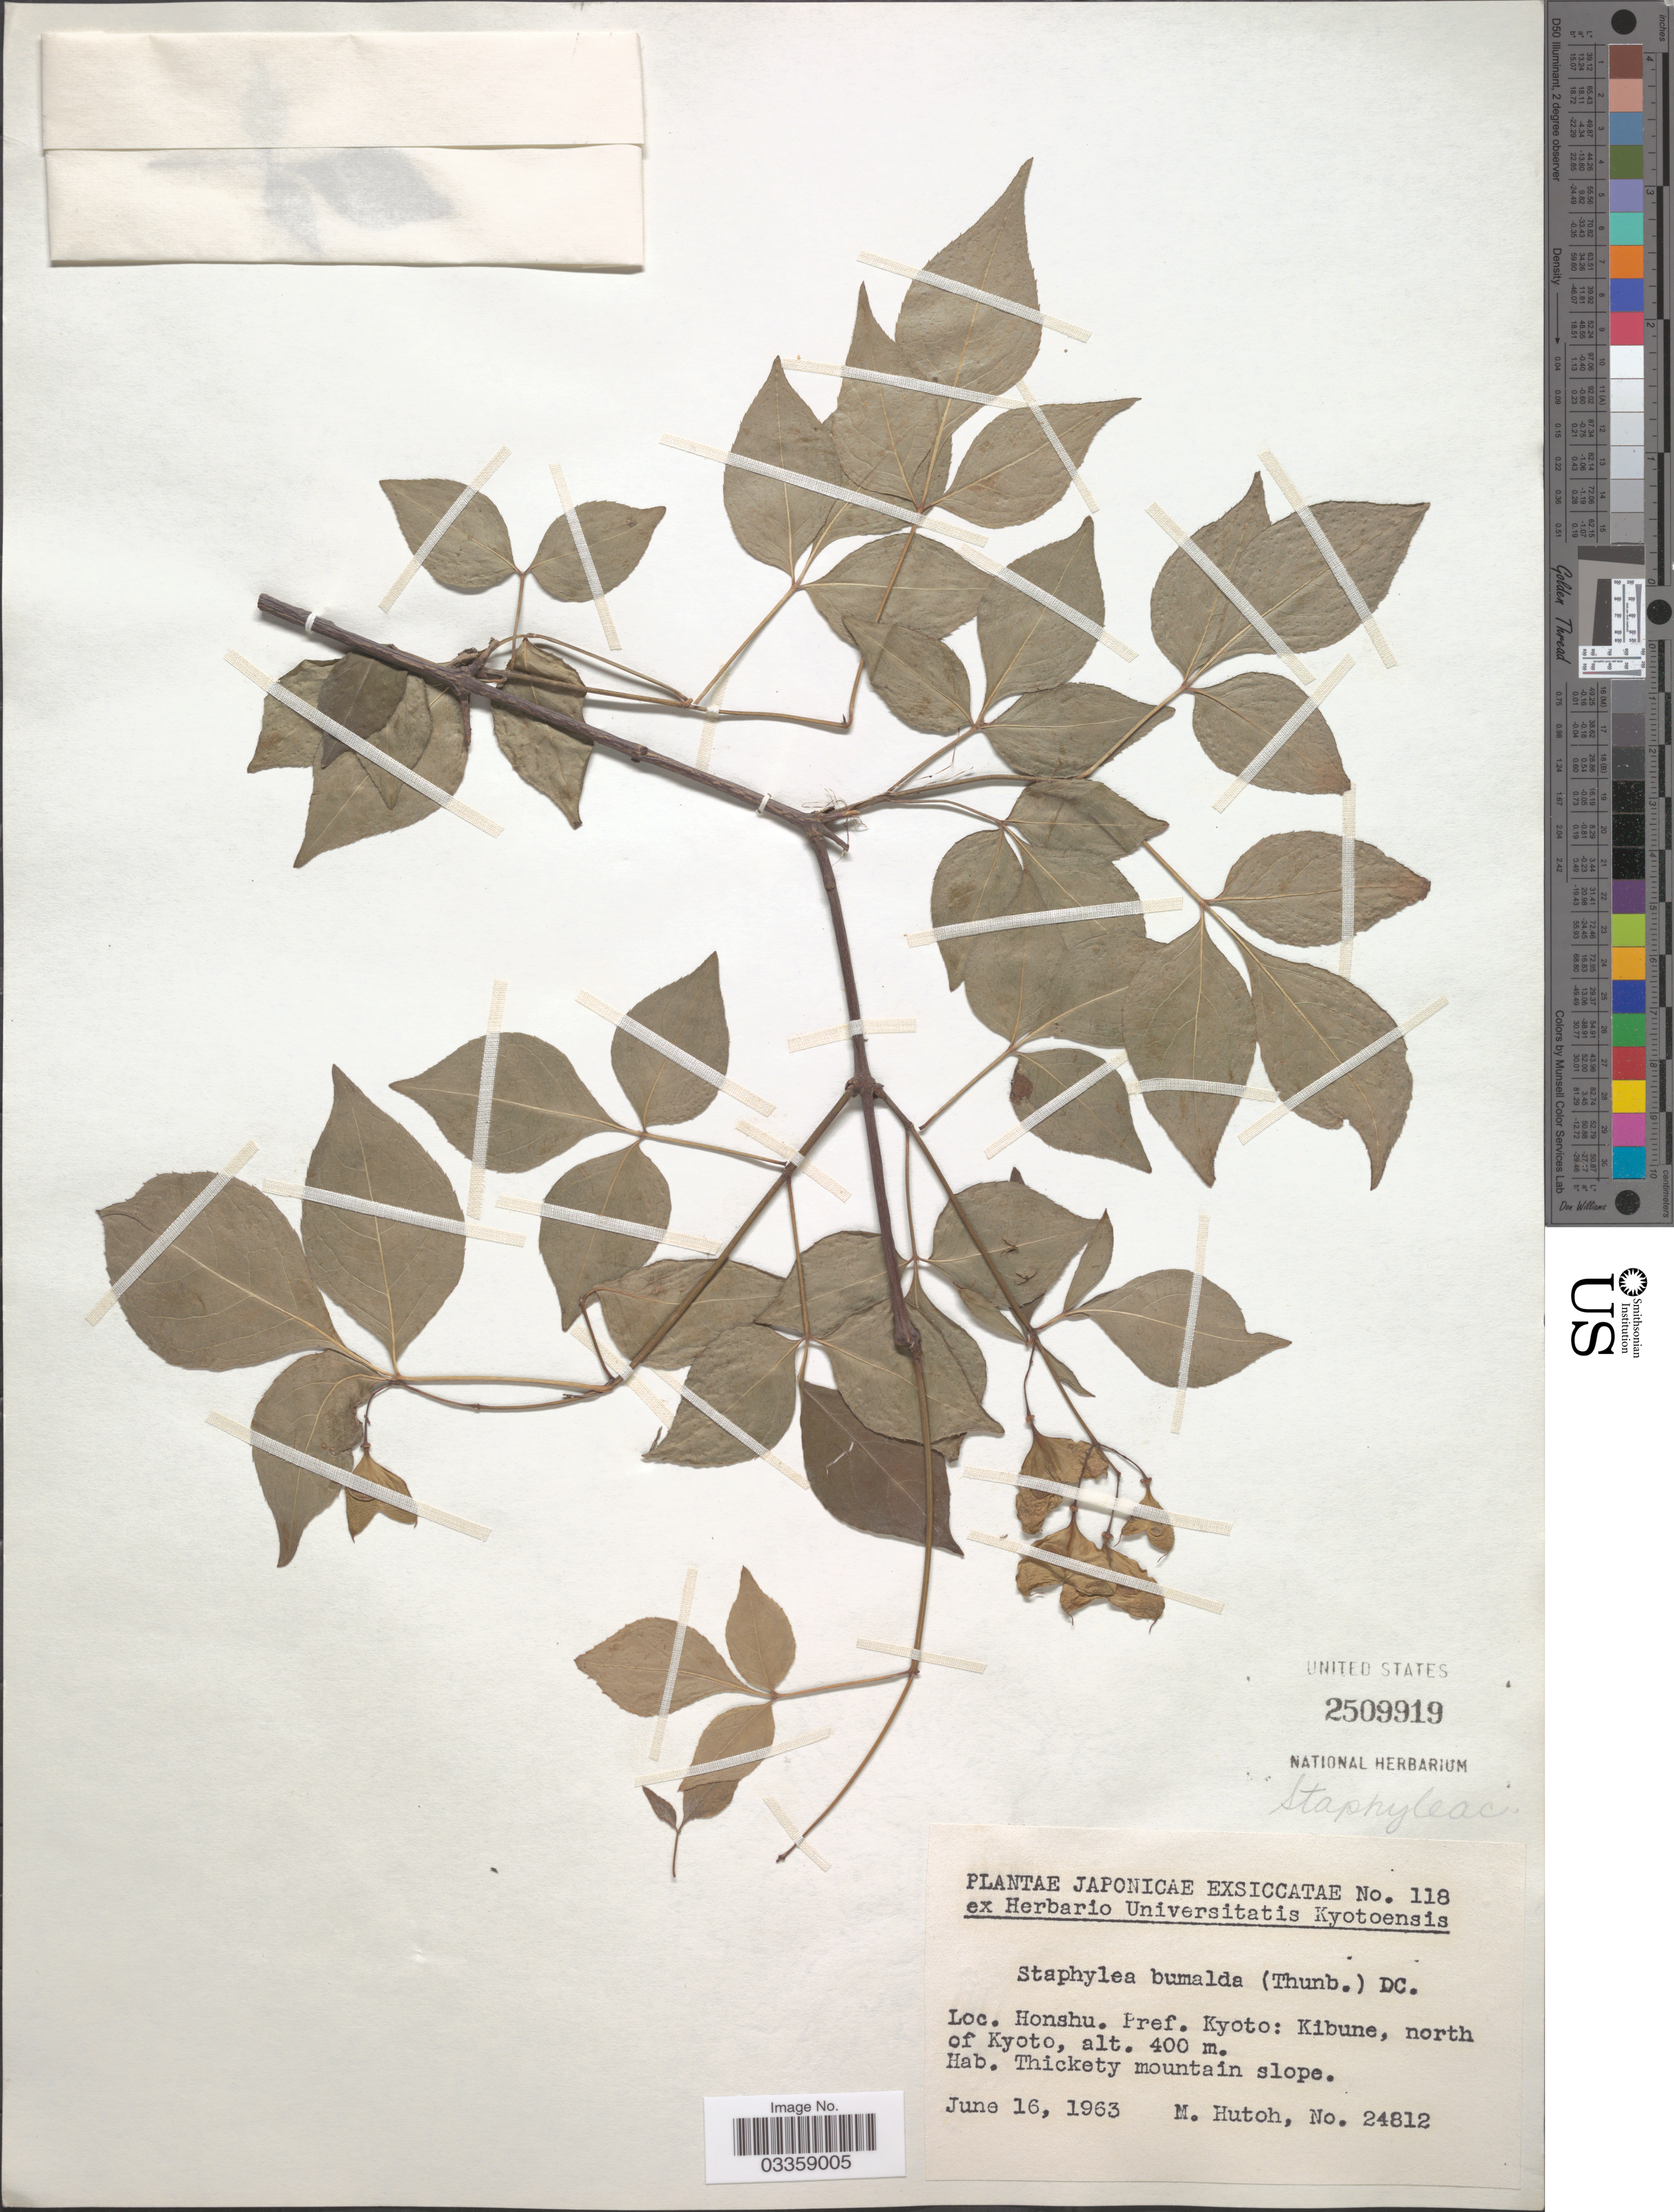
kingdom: Plantae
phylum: Tracheophyta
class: Magnoliopsida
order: Crossosomatales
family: Staphyleaceae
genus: Staphylea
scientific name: Staphylea bumalda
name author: DC.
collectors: M. Hutoh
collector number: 24812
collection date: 1963-06-16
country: Japan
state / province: Kyoto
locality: Honshu. Pref. Kyoto: Kibune, north of Kyoto.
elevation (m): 400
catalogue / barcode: US 2509919